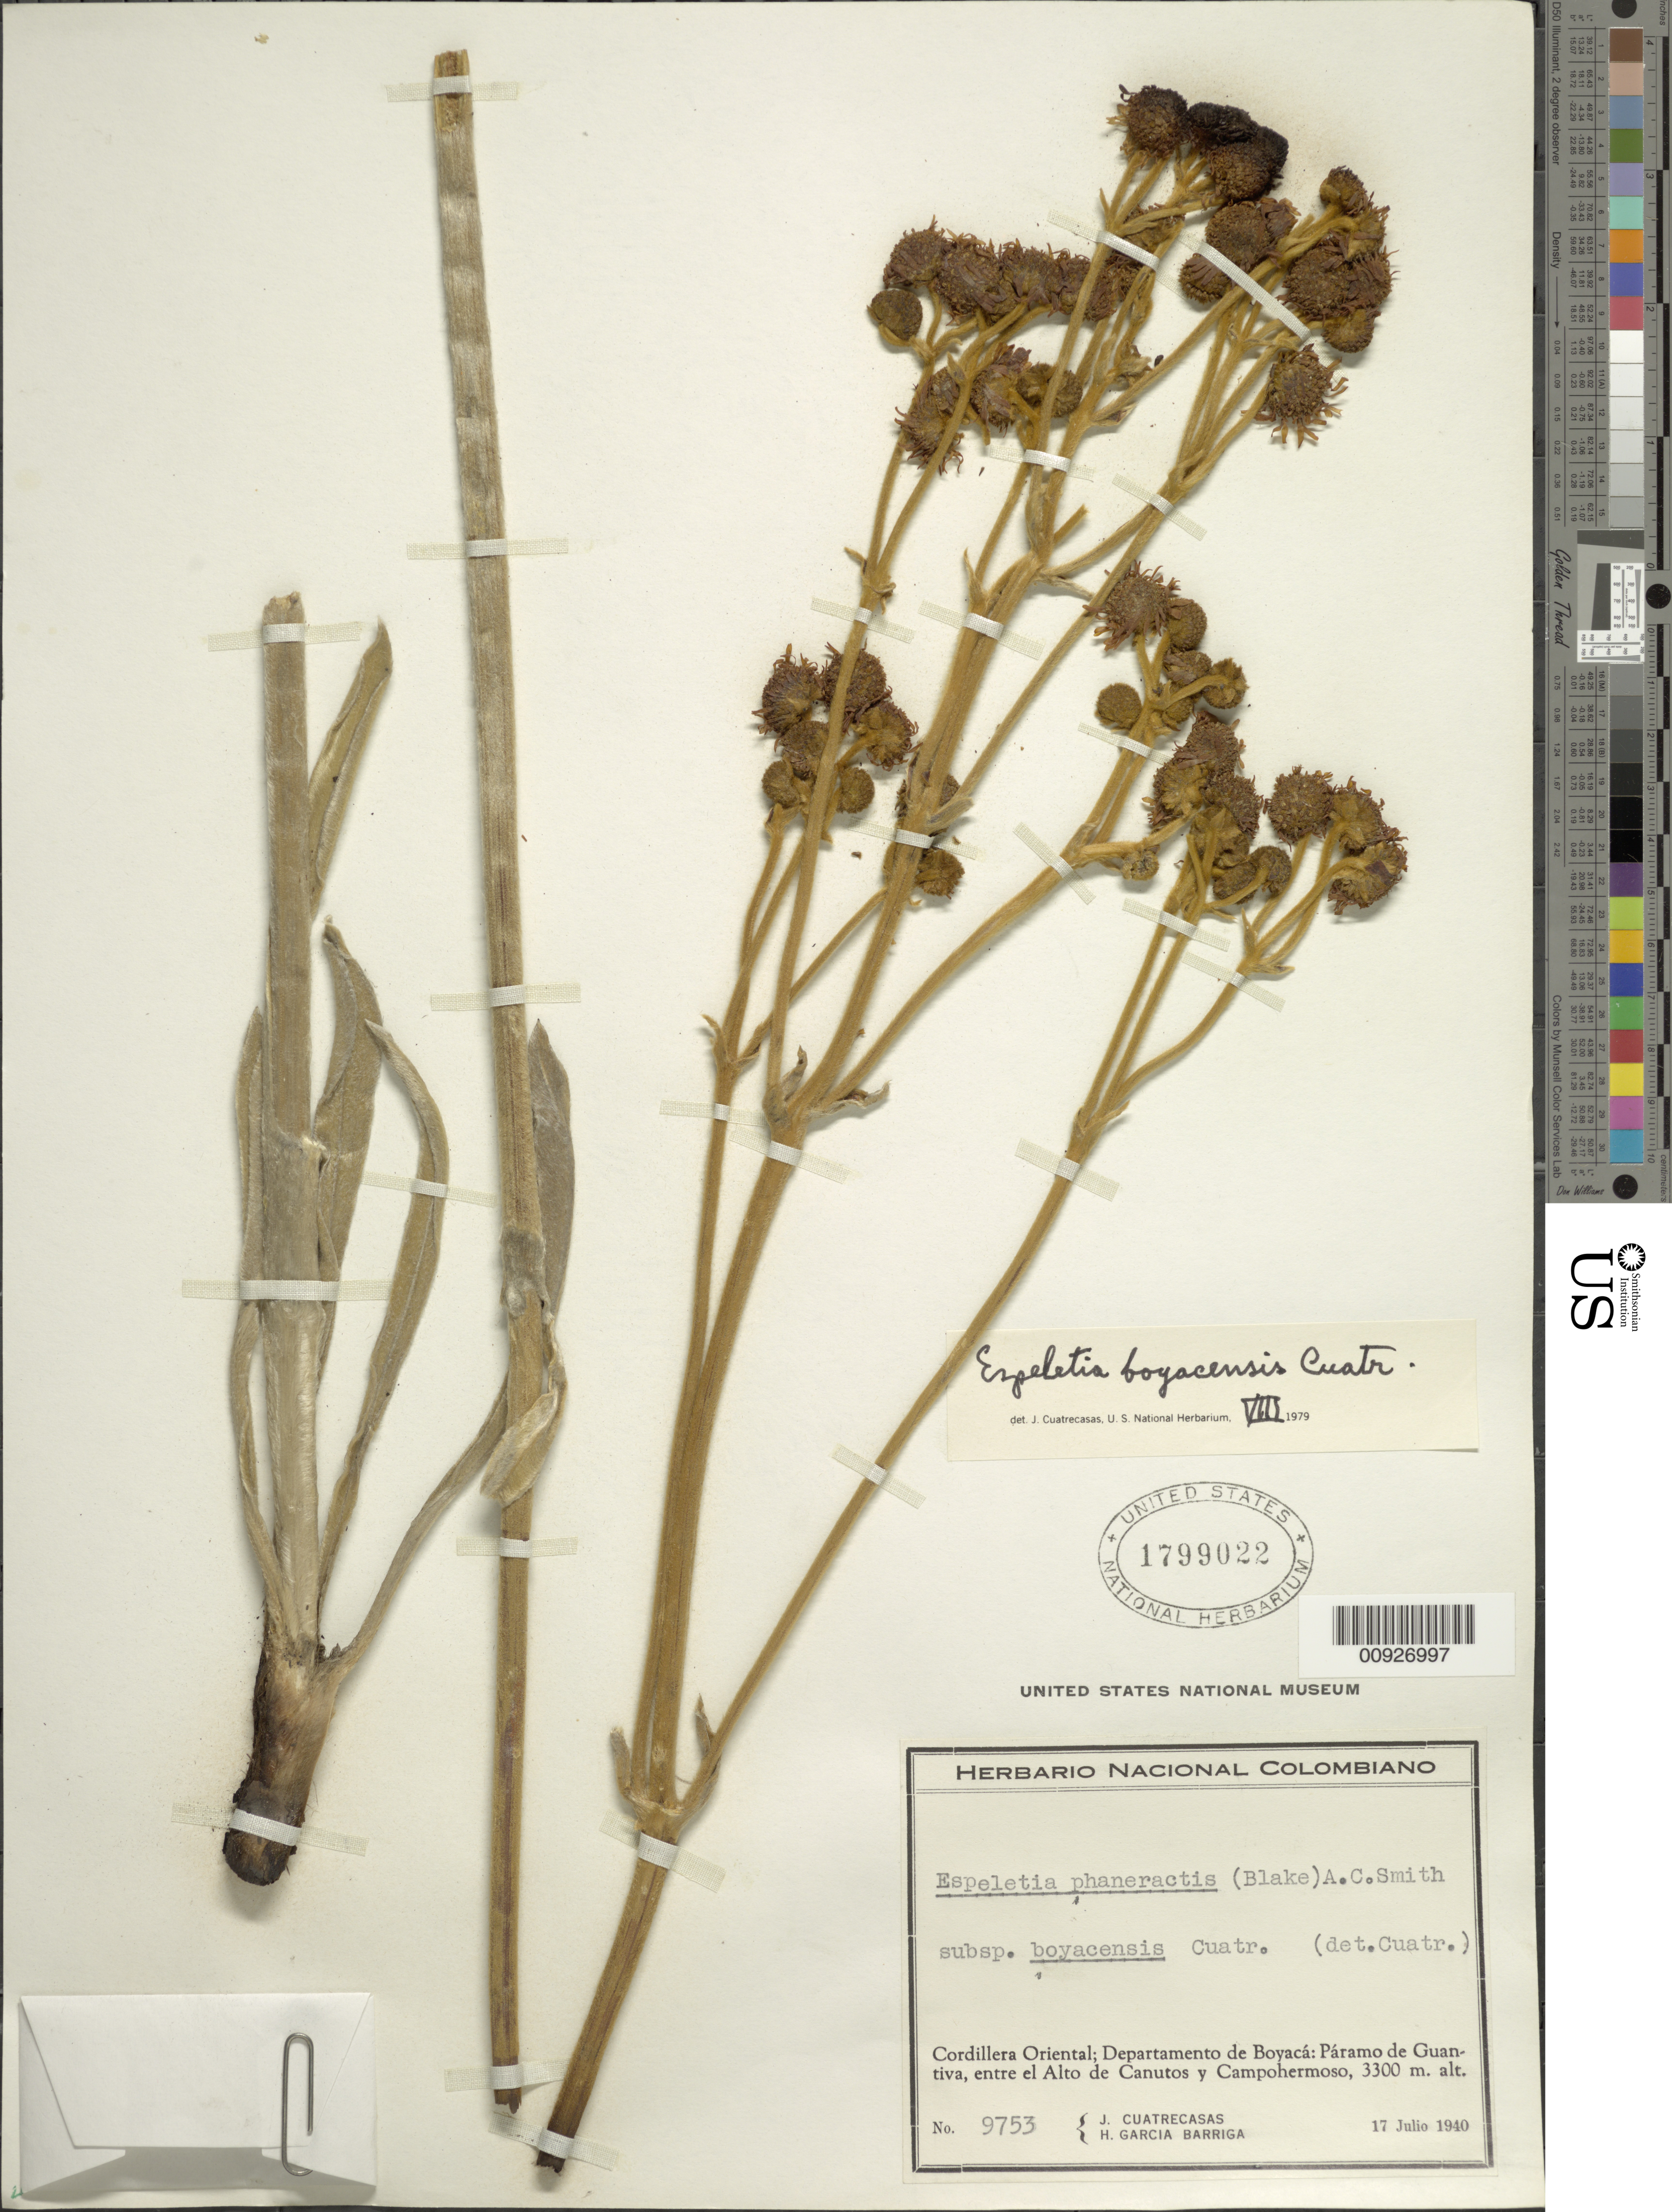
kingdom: Plantae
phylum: Tracheophyta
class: Magnoliopsida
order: Asterales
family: Asteraceae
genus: Espeletia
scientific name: Espeletia boyacensis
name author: Cuatrec.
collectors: J. Cuatrecasas & H. García Barriga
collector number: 9753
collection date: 1940-07-17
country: Colombia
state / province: Boyacá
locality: P. de Guántiva. Cordillera Oriental; Páramo de Guantiva, entre el Alto de Canutos y Campohermoso.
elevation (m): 3300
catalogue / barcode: US 1799022